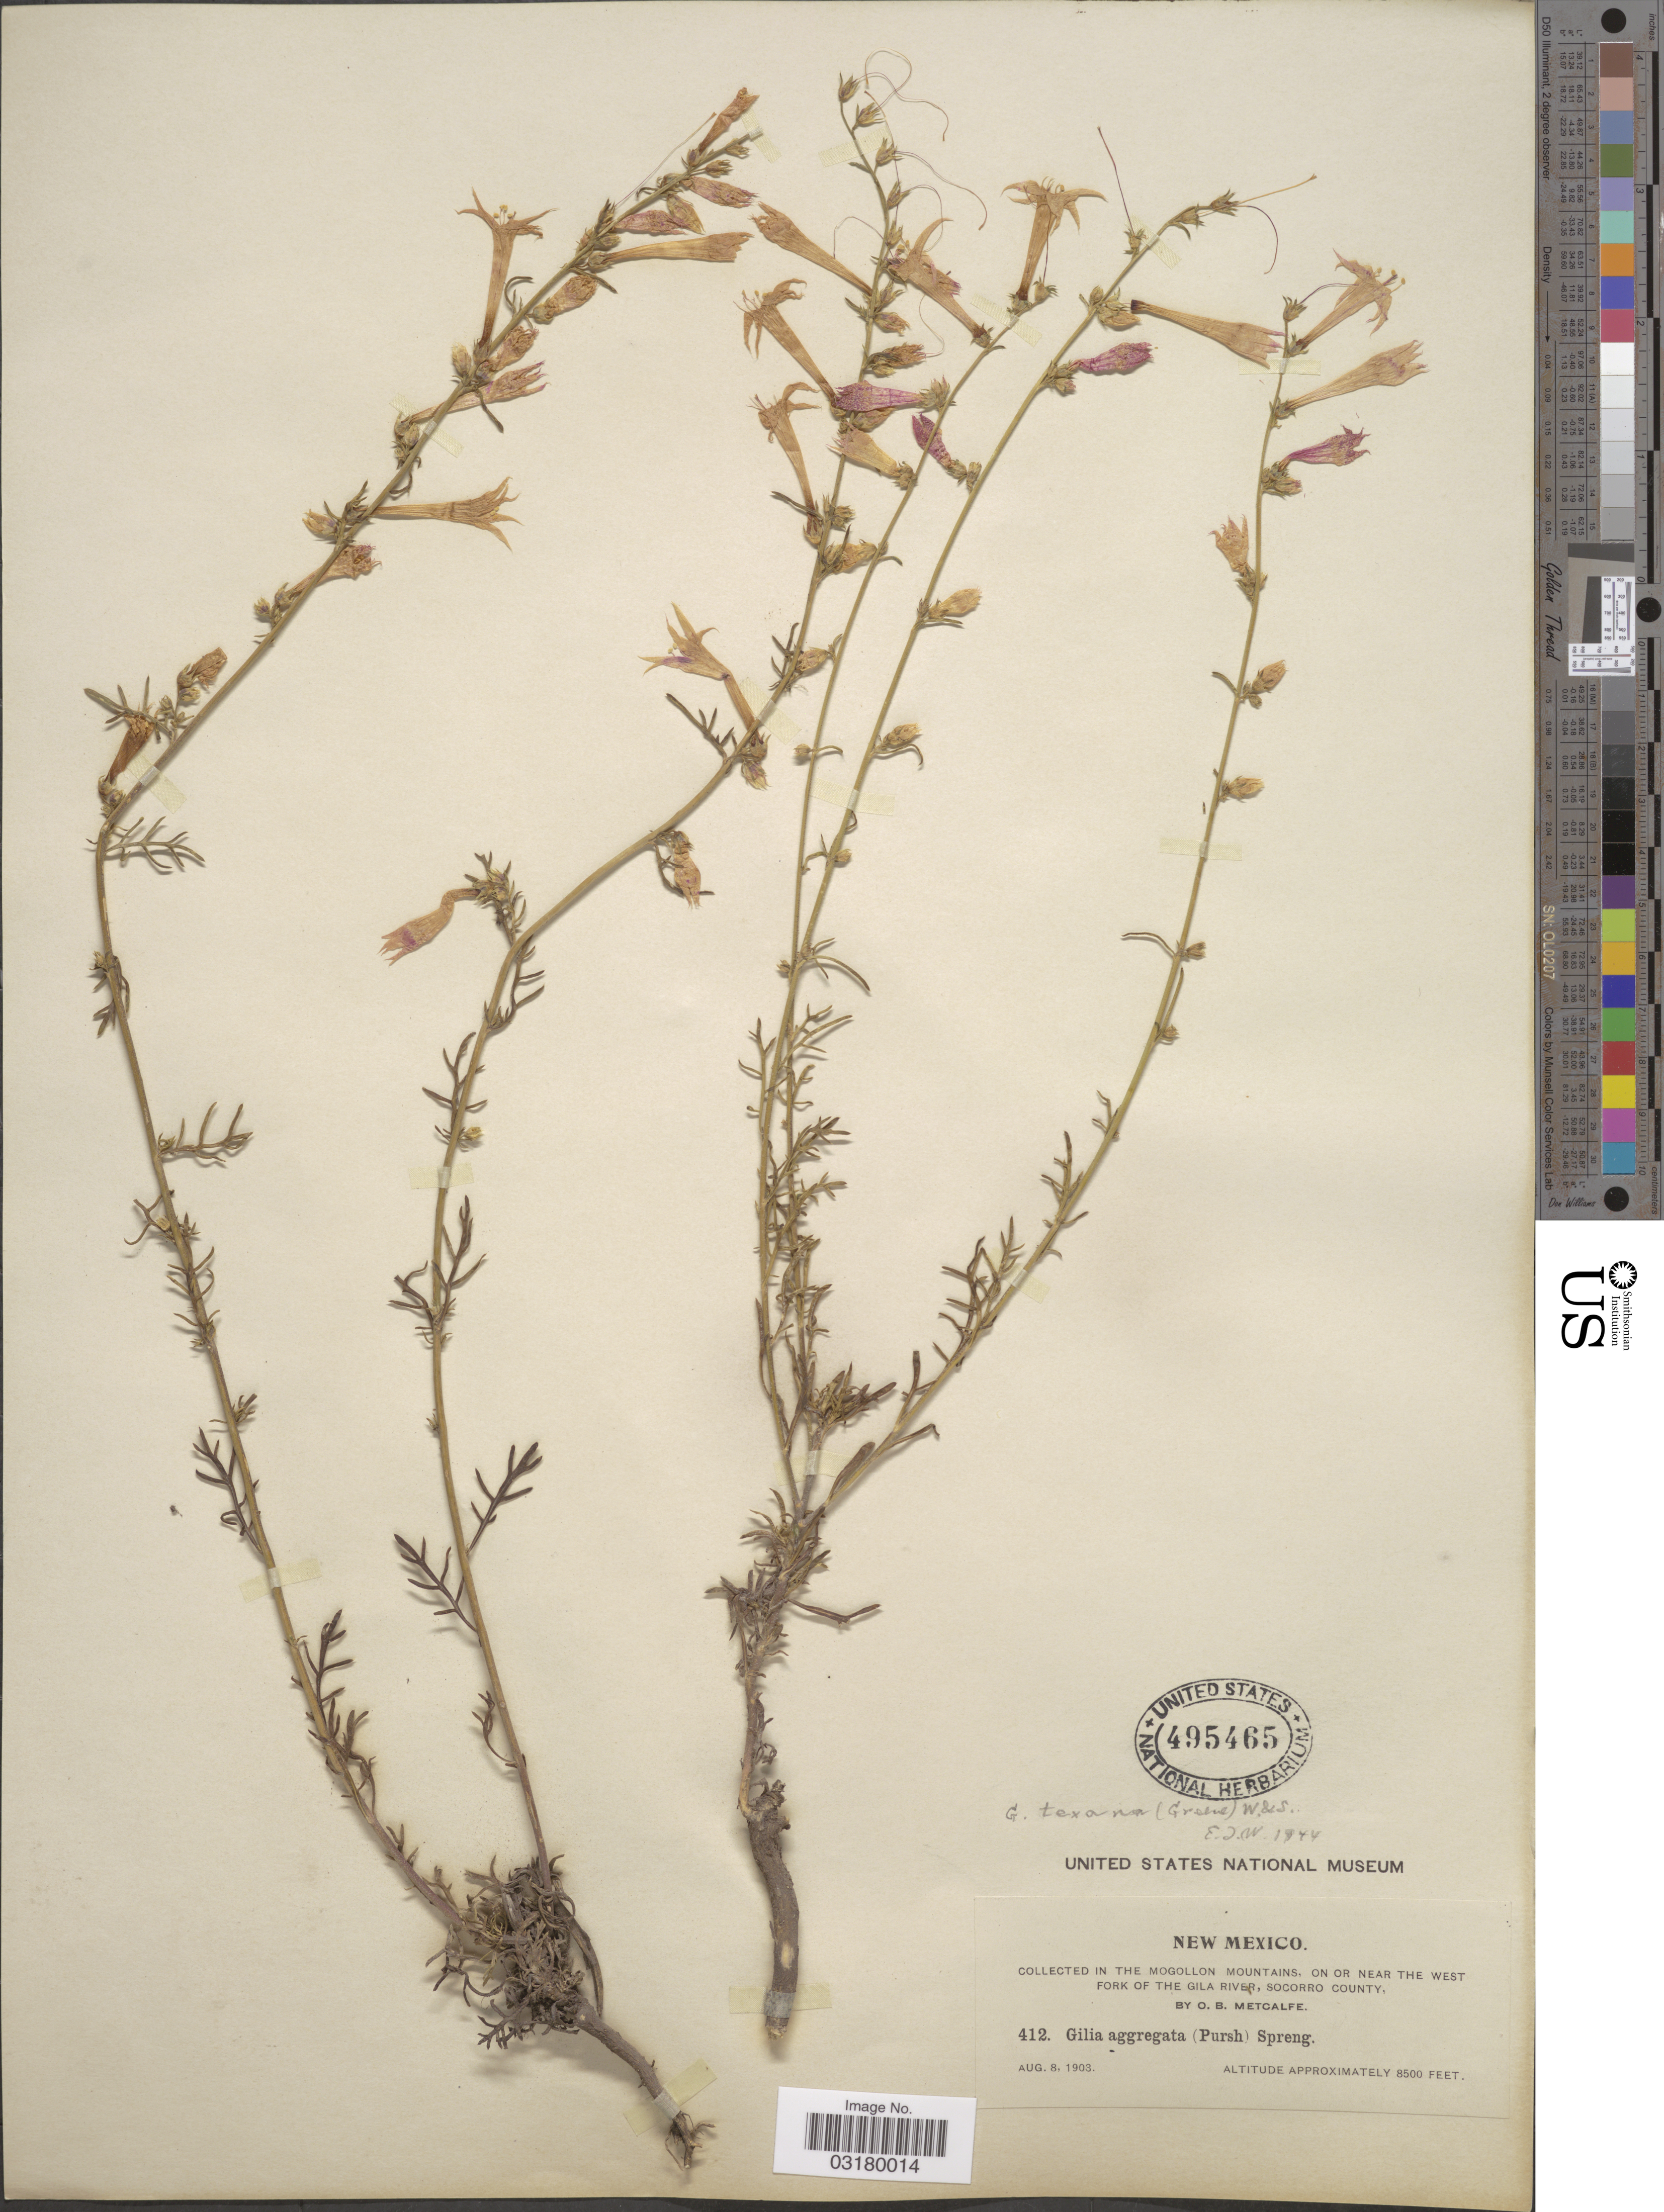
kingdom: Plantae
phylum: Tracheophyta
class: Magnoliopsida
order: Ericales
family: Polemoniaceae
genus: Ipomopsis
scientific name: Ipomopsis aggregata subsp. formosissima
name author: (Greene) Wherry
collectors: O. B. Metcalfe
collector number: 412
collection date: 1903-08-08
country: United States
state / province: New Mexico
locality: Collected in the Mogollon Mountains, on or near the West Fork of the Gila River, Socorro County.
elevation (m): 2591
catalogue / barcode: US 495465